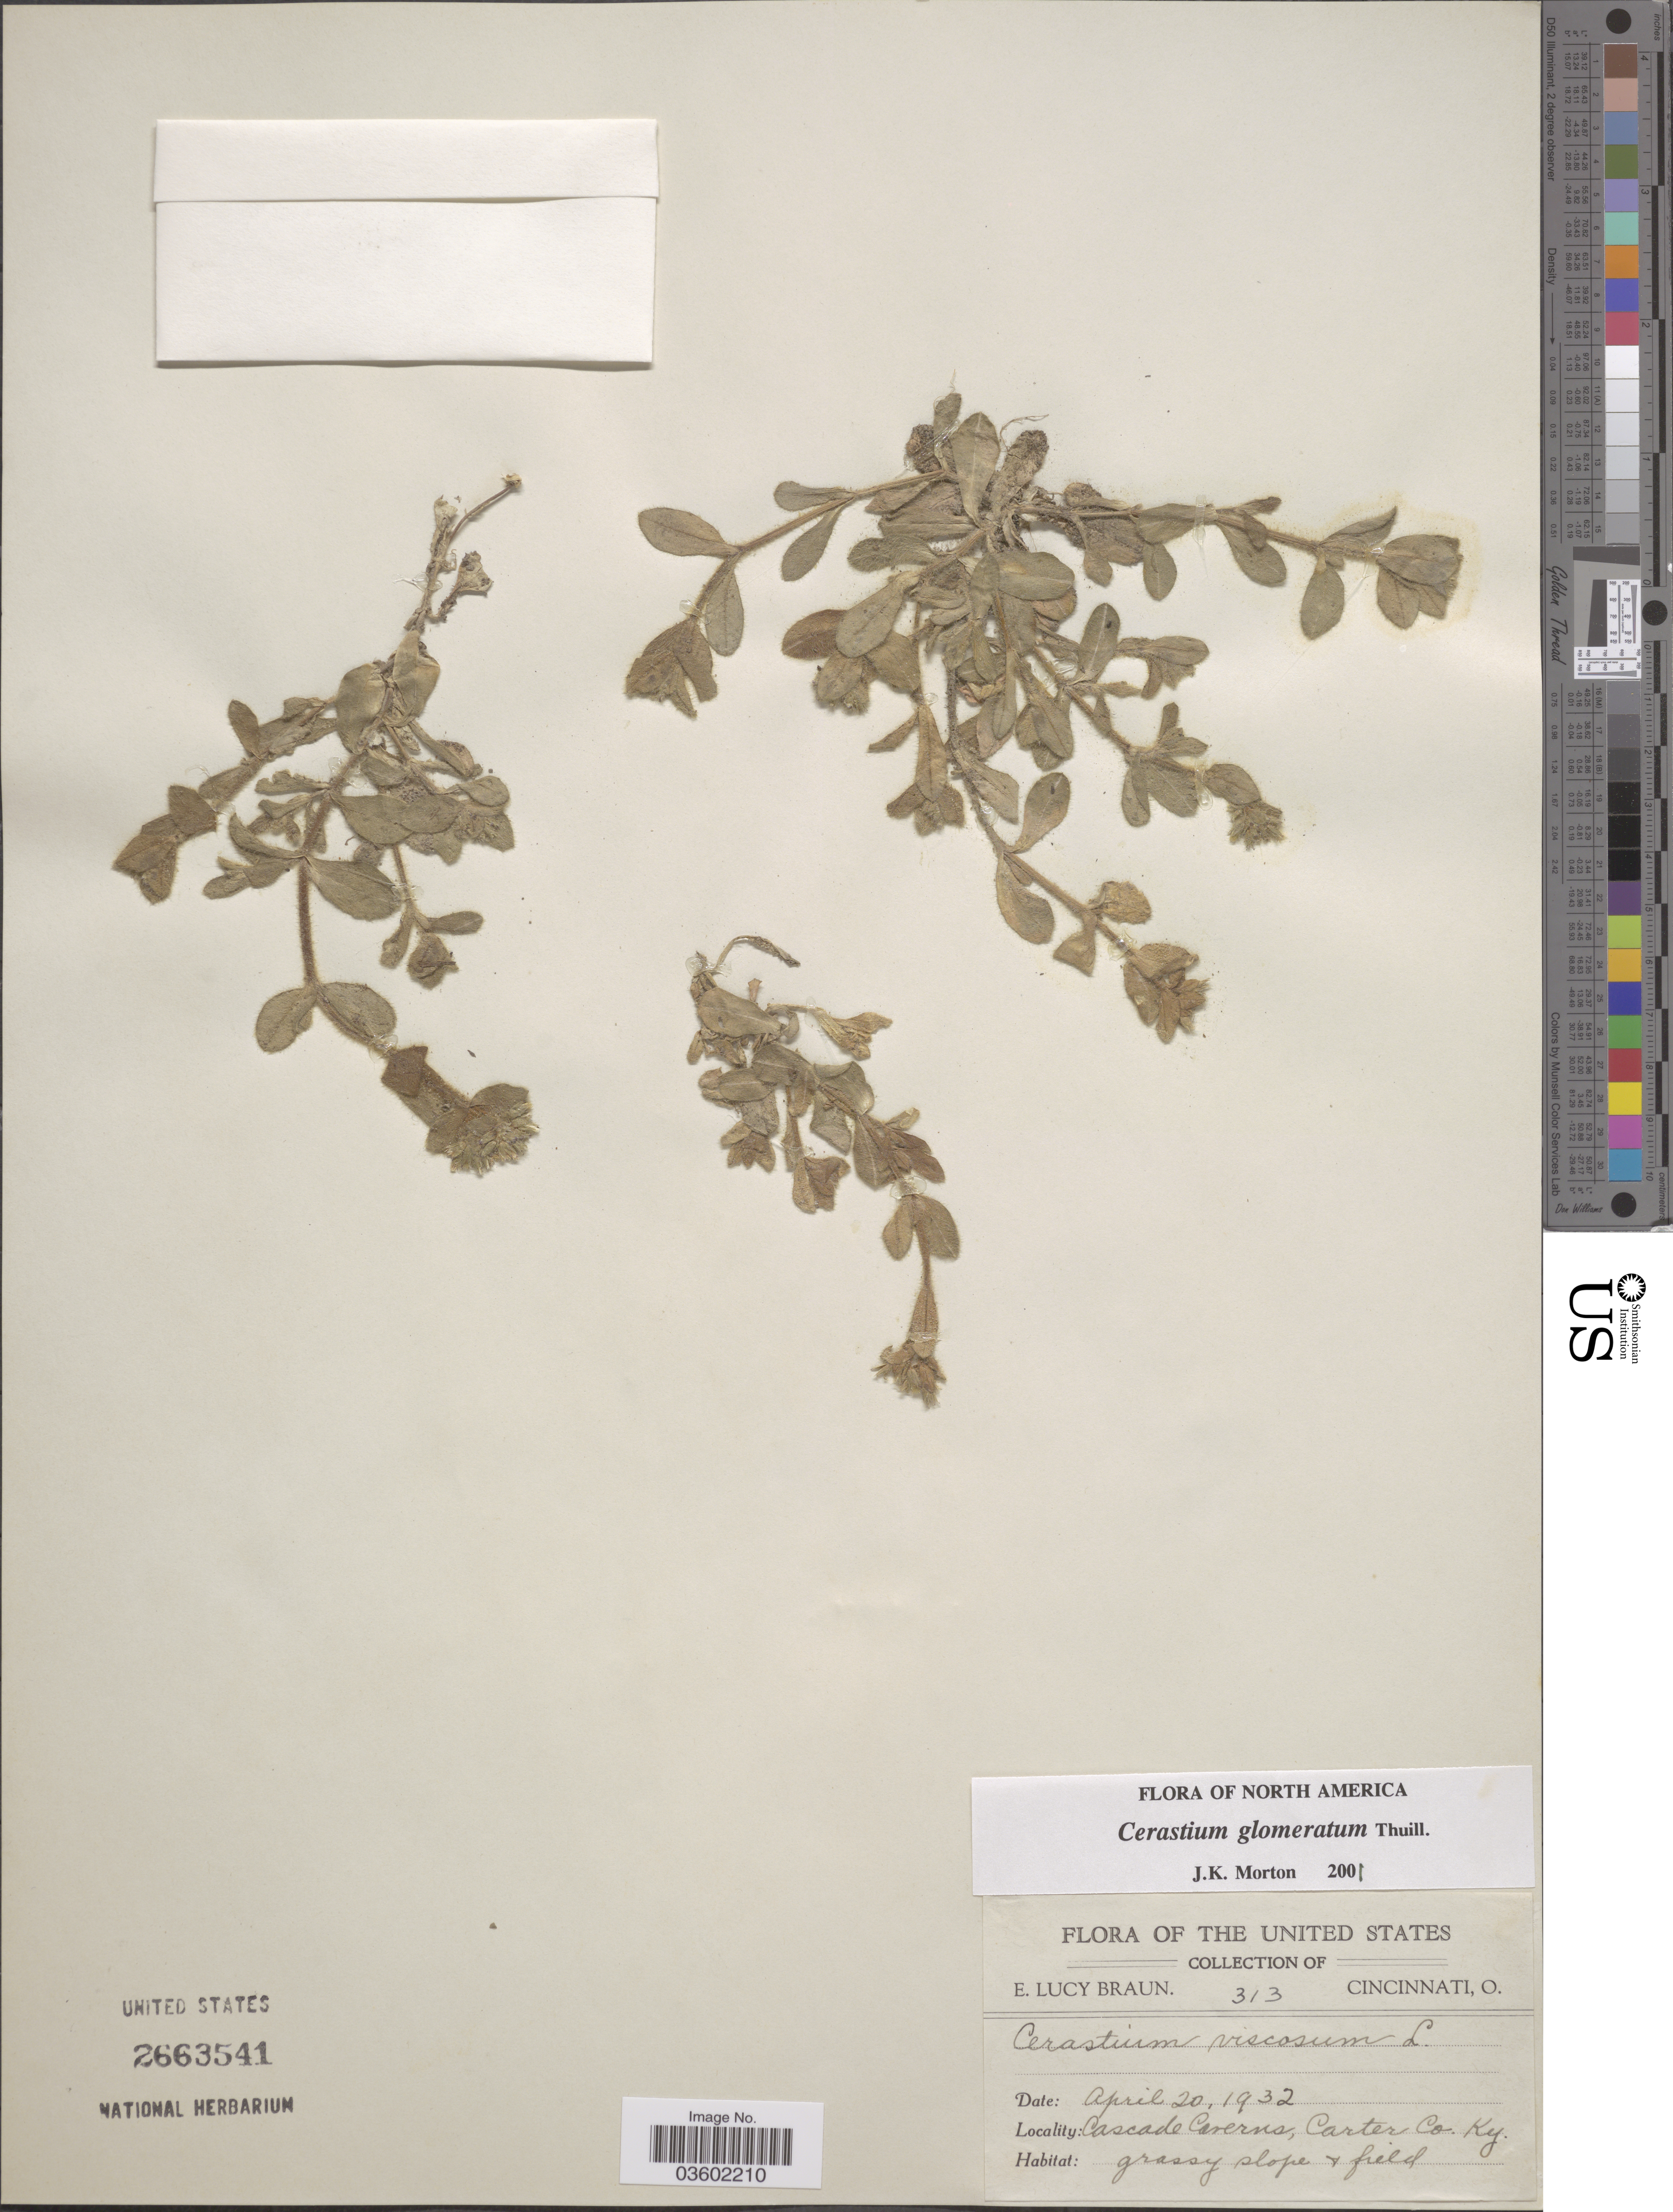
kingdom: Plantae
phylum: Tracheophyta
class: Magnoliopsida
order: Caryophyllales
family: Caryophyllaceae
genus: Cerastium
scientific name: Cerastium viscosum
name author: L.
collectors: E. L. Braun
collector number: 313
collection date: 1932-04-20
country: United States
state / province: Kentucky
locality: Cascade Caverns, Carter Co.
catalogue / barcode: US 2663541